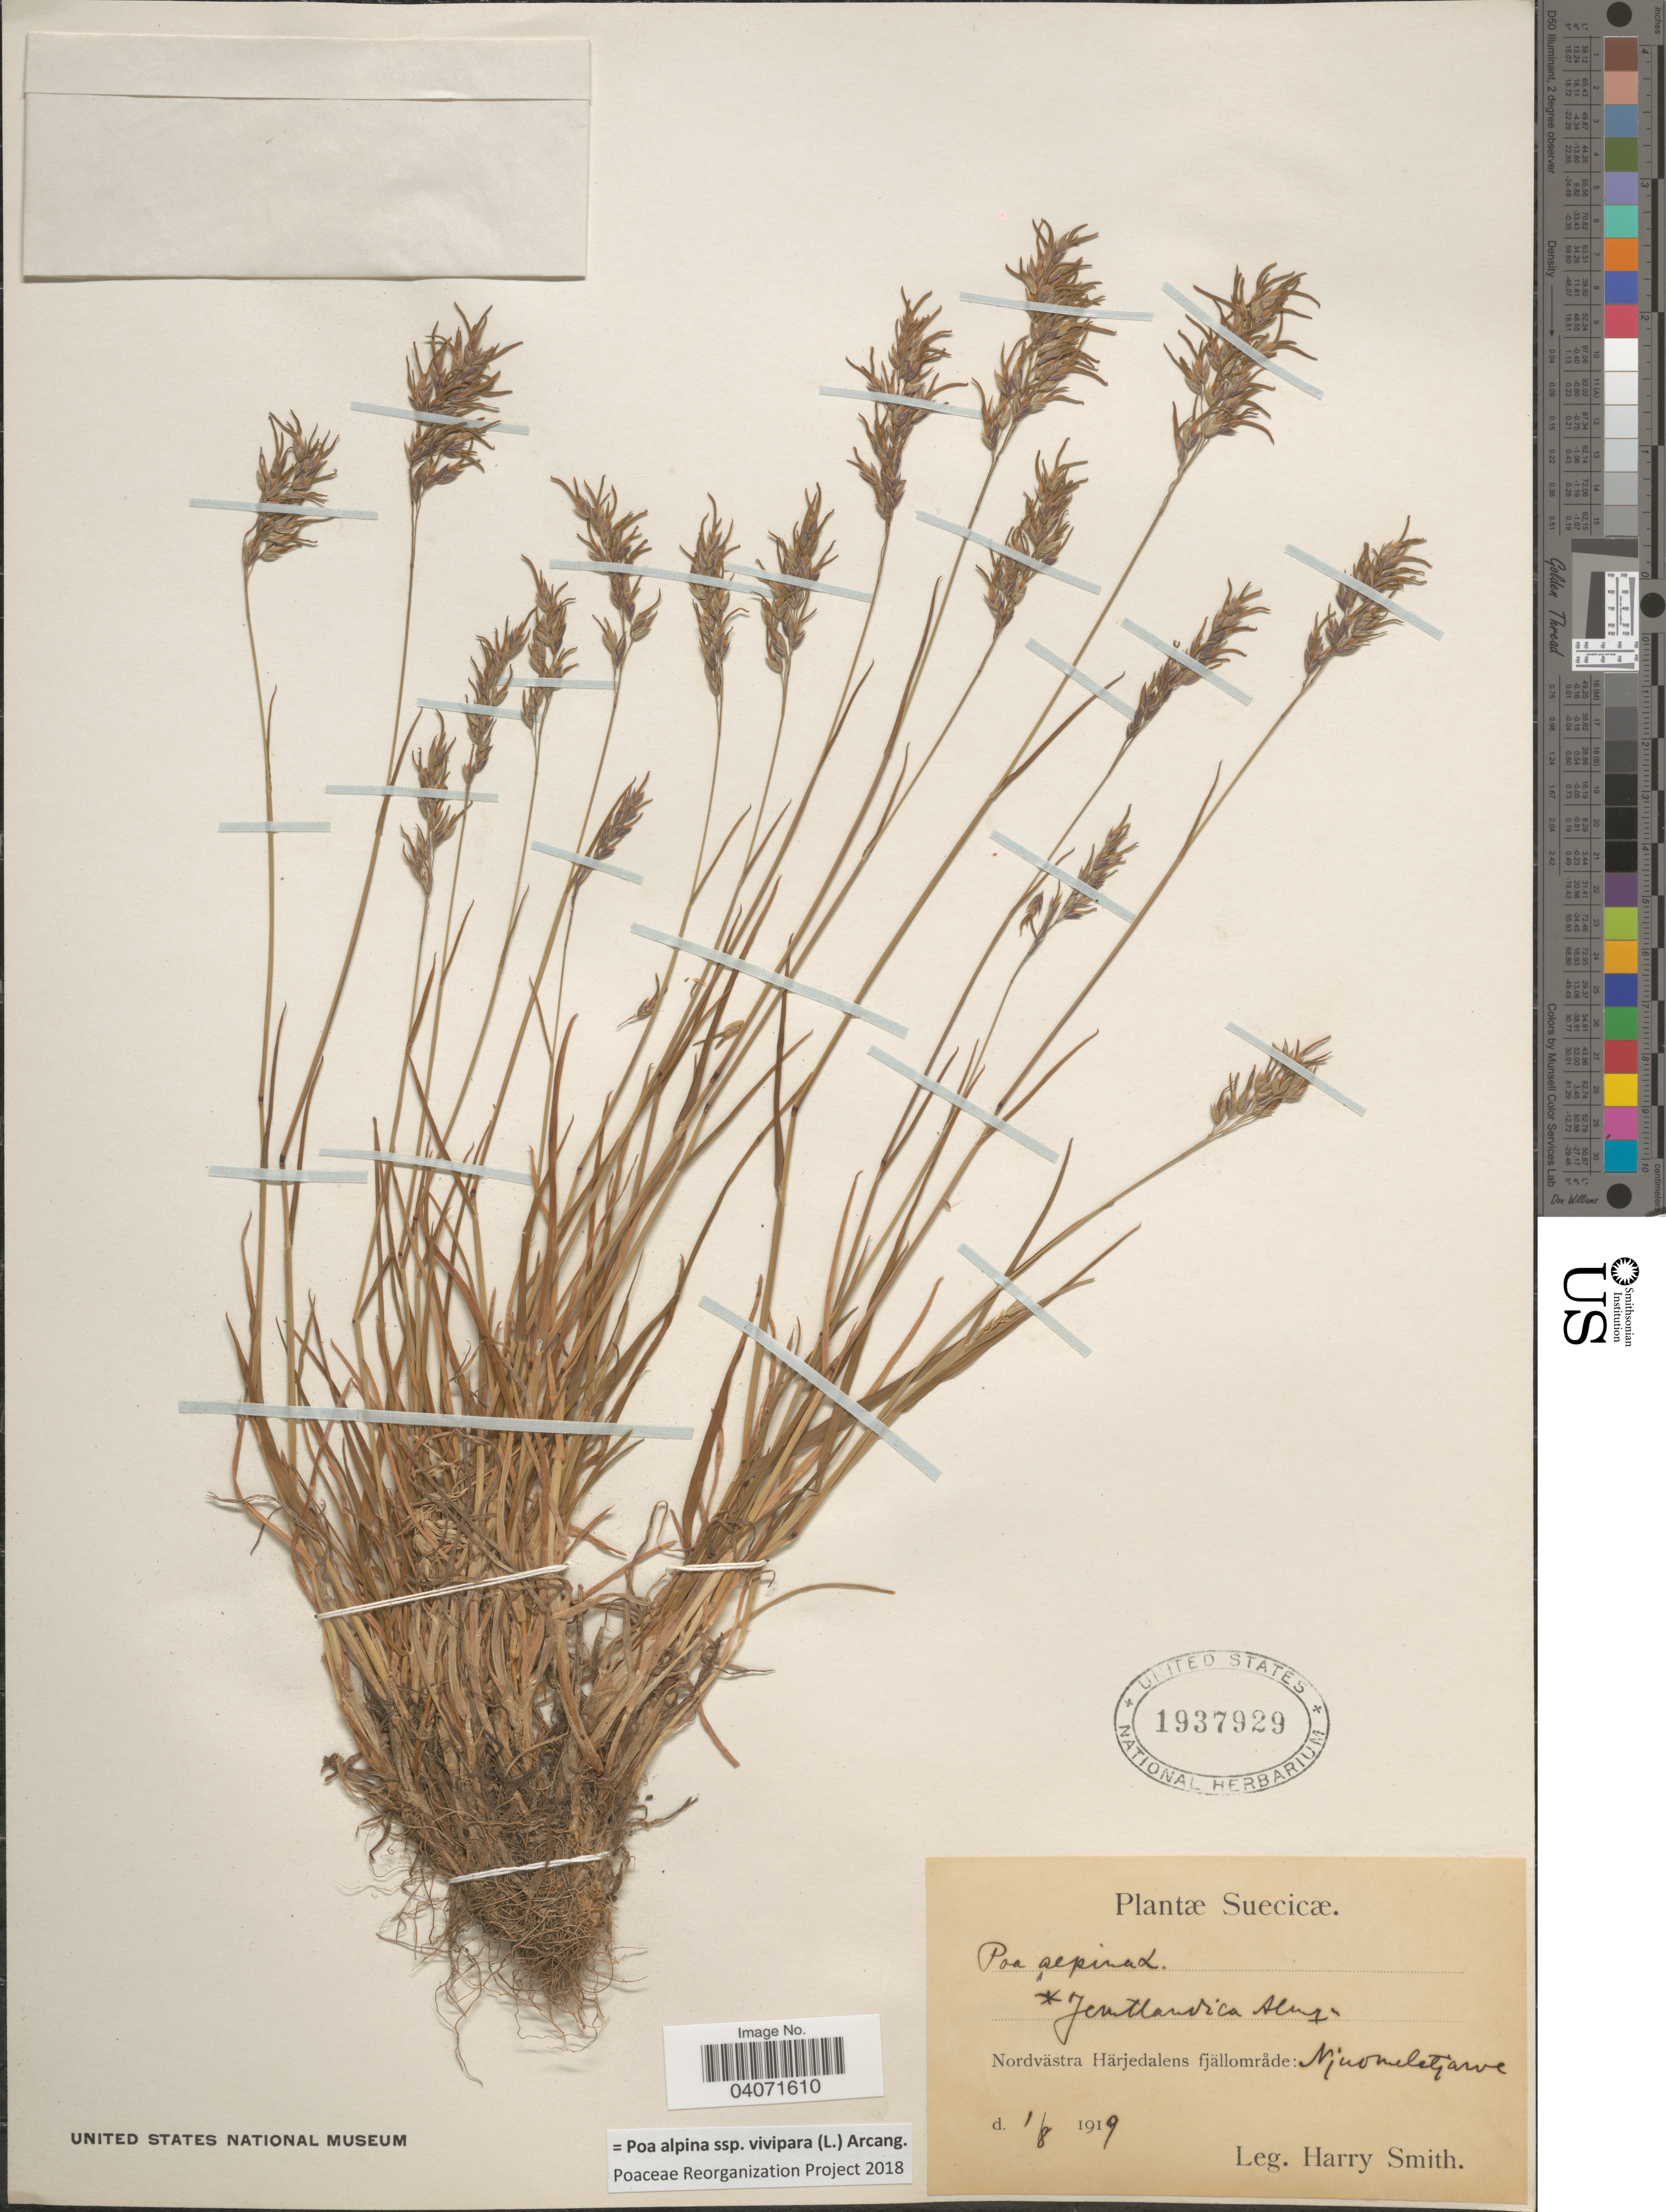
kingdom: Plantae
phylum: Tracheophyta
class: Liliopsida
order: Poales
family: Poaceae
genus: Poa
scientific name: Poa alpina subsp. vivipara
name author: (L.) Arcang.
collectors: H. Smith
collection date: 1919-08-01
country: Sweden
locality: Suecicæ. Nordvästra Härjedalens fjällområde: Njuomeletjarve.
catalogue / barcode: US 1937929